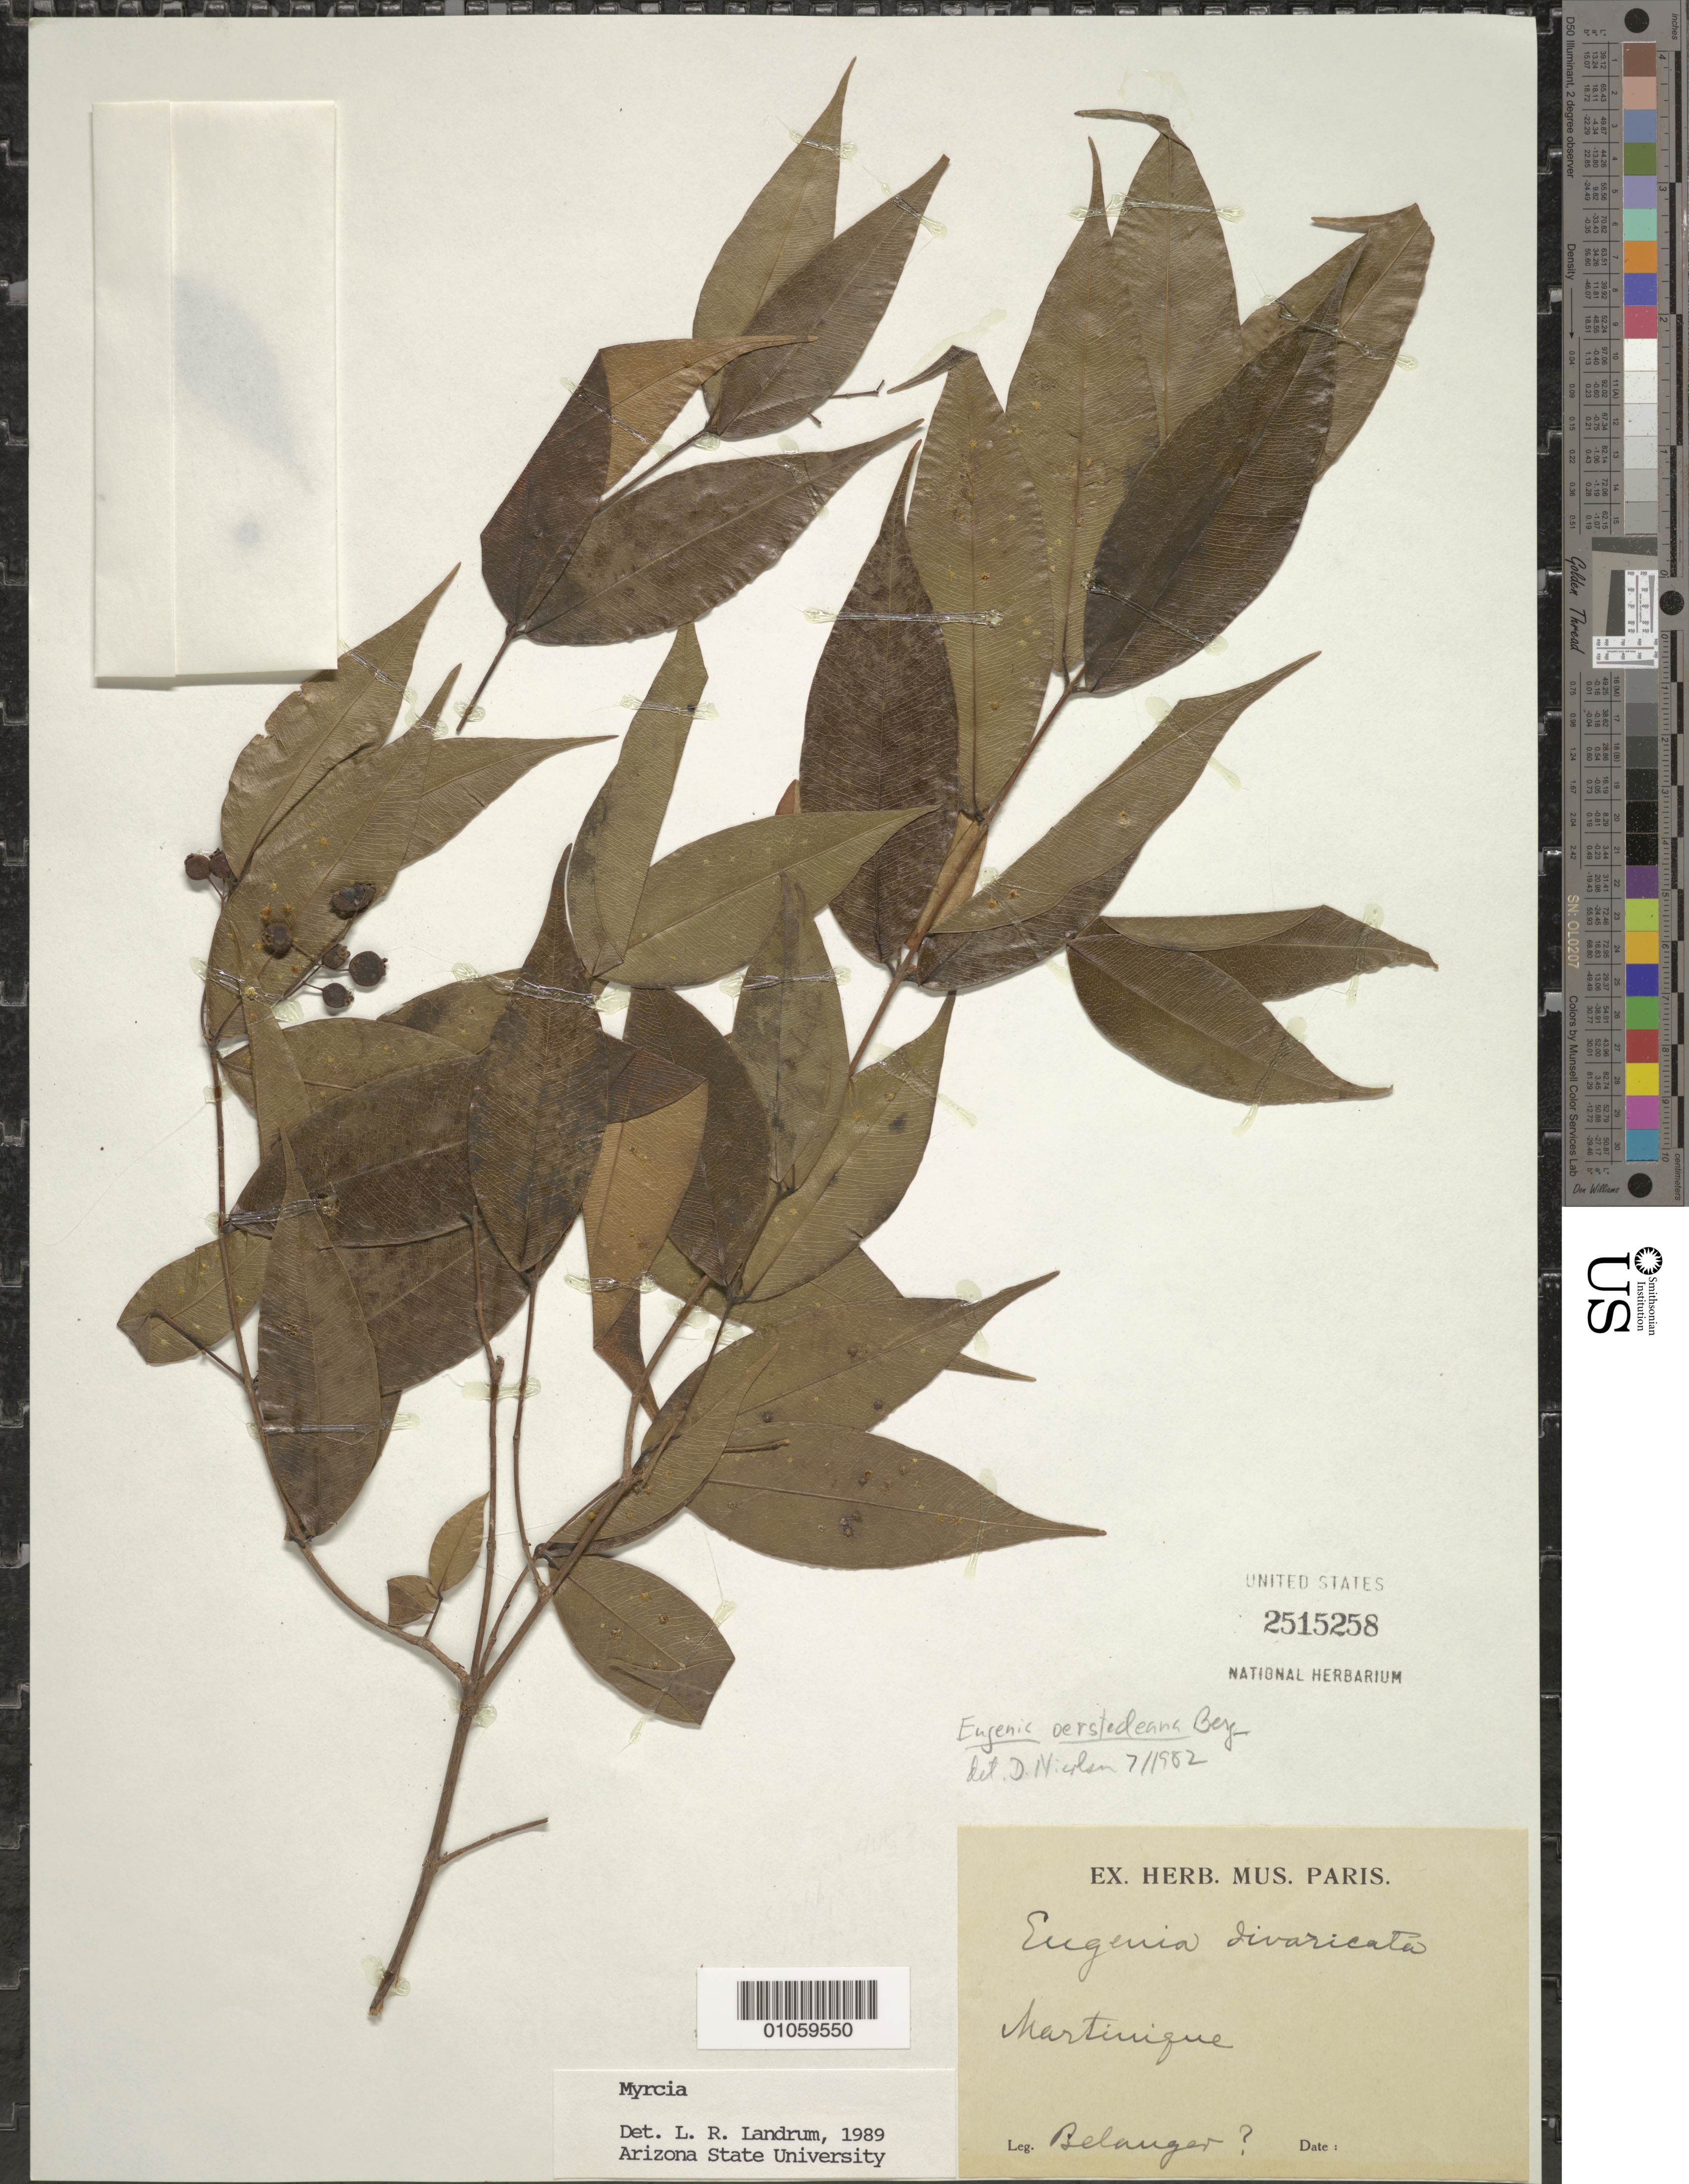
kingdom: Plantae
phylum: Tracheophyta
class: Magnoliopsida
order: Myrtales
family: Myrtaceae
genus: Myrcia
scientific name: Myrcia splendens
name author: (Sw.) DC.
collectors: C. Belanger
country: Martinique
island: Martinique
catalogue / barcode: US 2515258